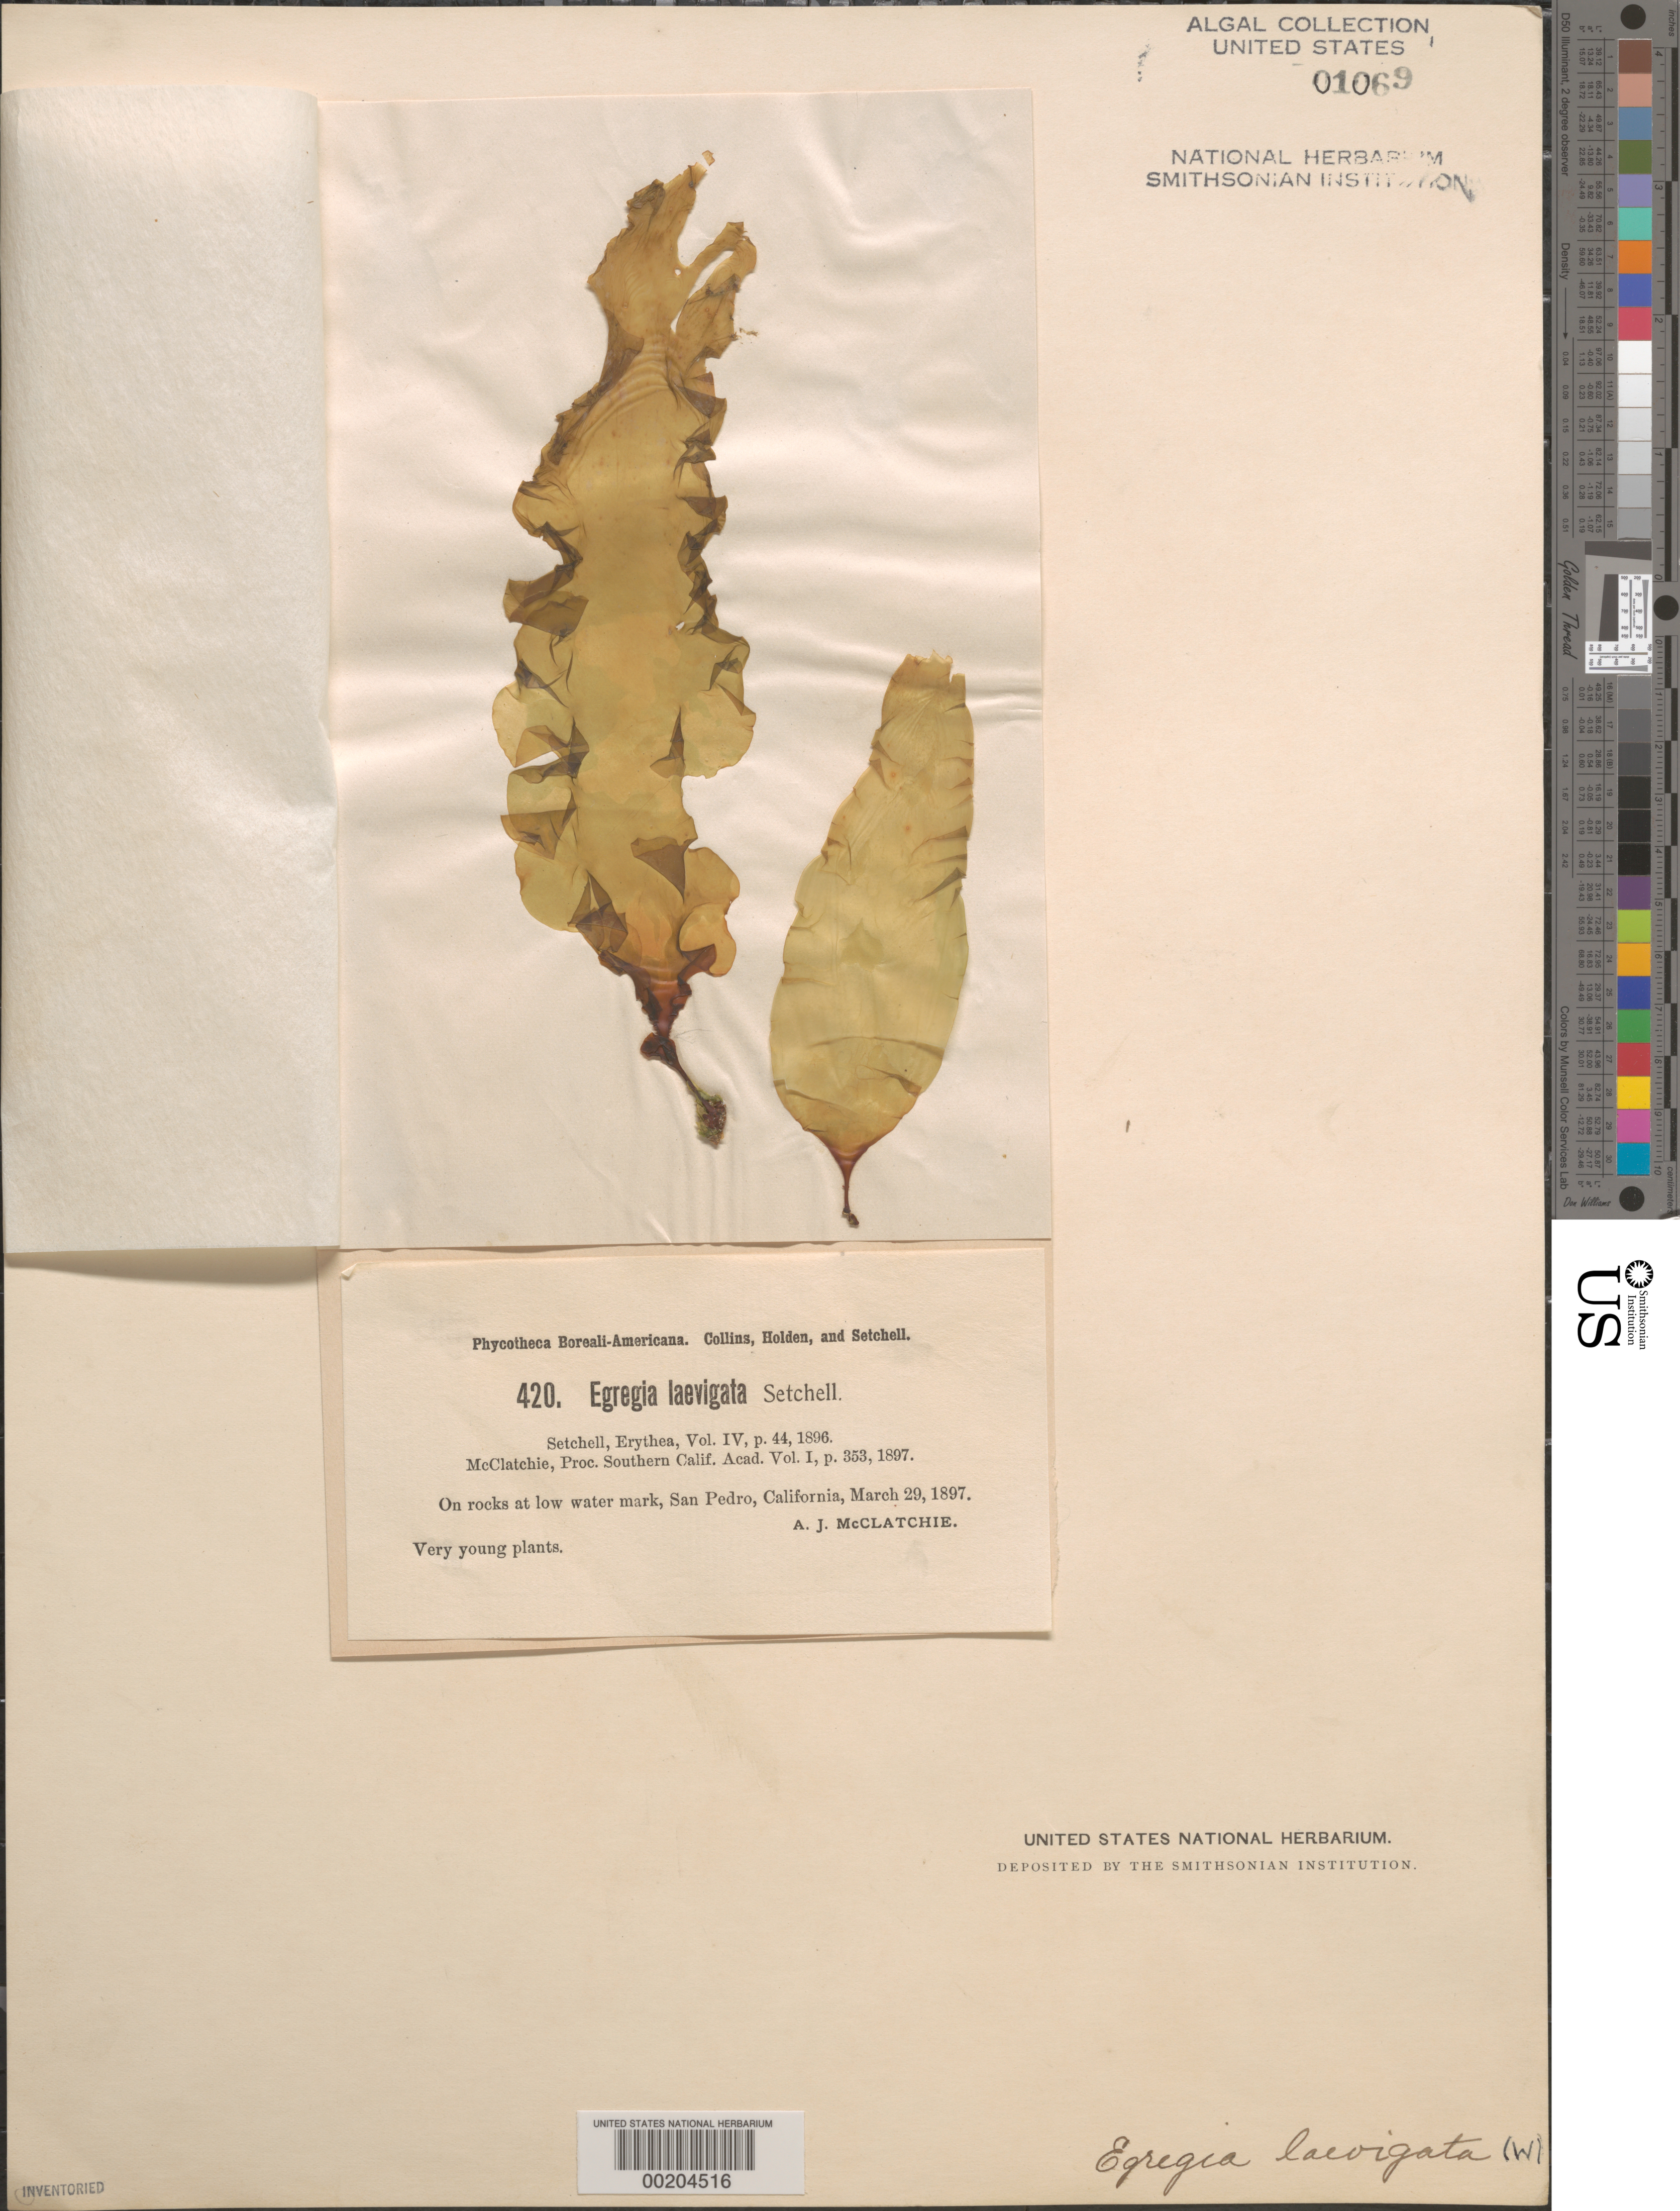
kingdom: Chromista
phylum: Ochrophyta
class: Phaeophyceae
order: Laminariales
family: Lessoniaceae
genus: Egregia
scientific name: Egregia menziesii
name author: (Turner) Aresch.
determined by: Algae name updating Project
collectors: A. J. McClatchie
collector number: PB-A 420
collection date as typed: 29 Mar 1897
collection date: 1897-03-29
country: United States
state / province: California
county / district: Los Angeles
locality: San Pedro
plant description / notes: Collins, Holden & Setchell, Phycotheca Boreali-Americana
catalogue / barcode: US 1069